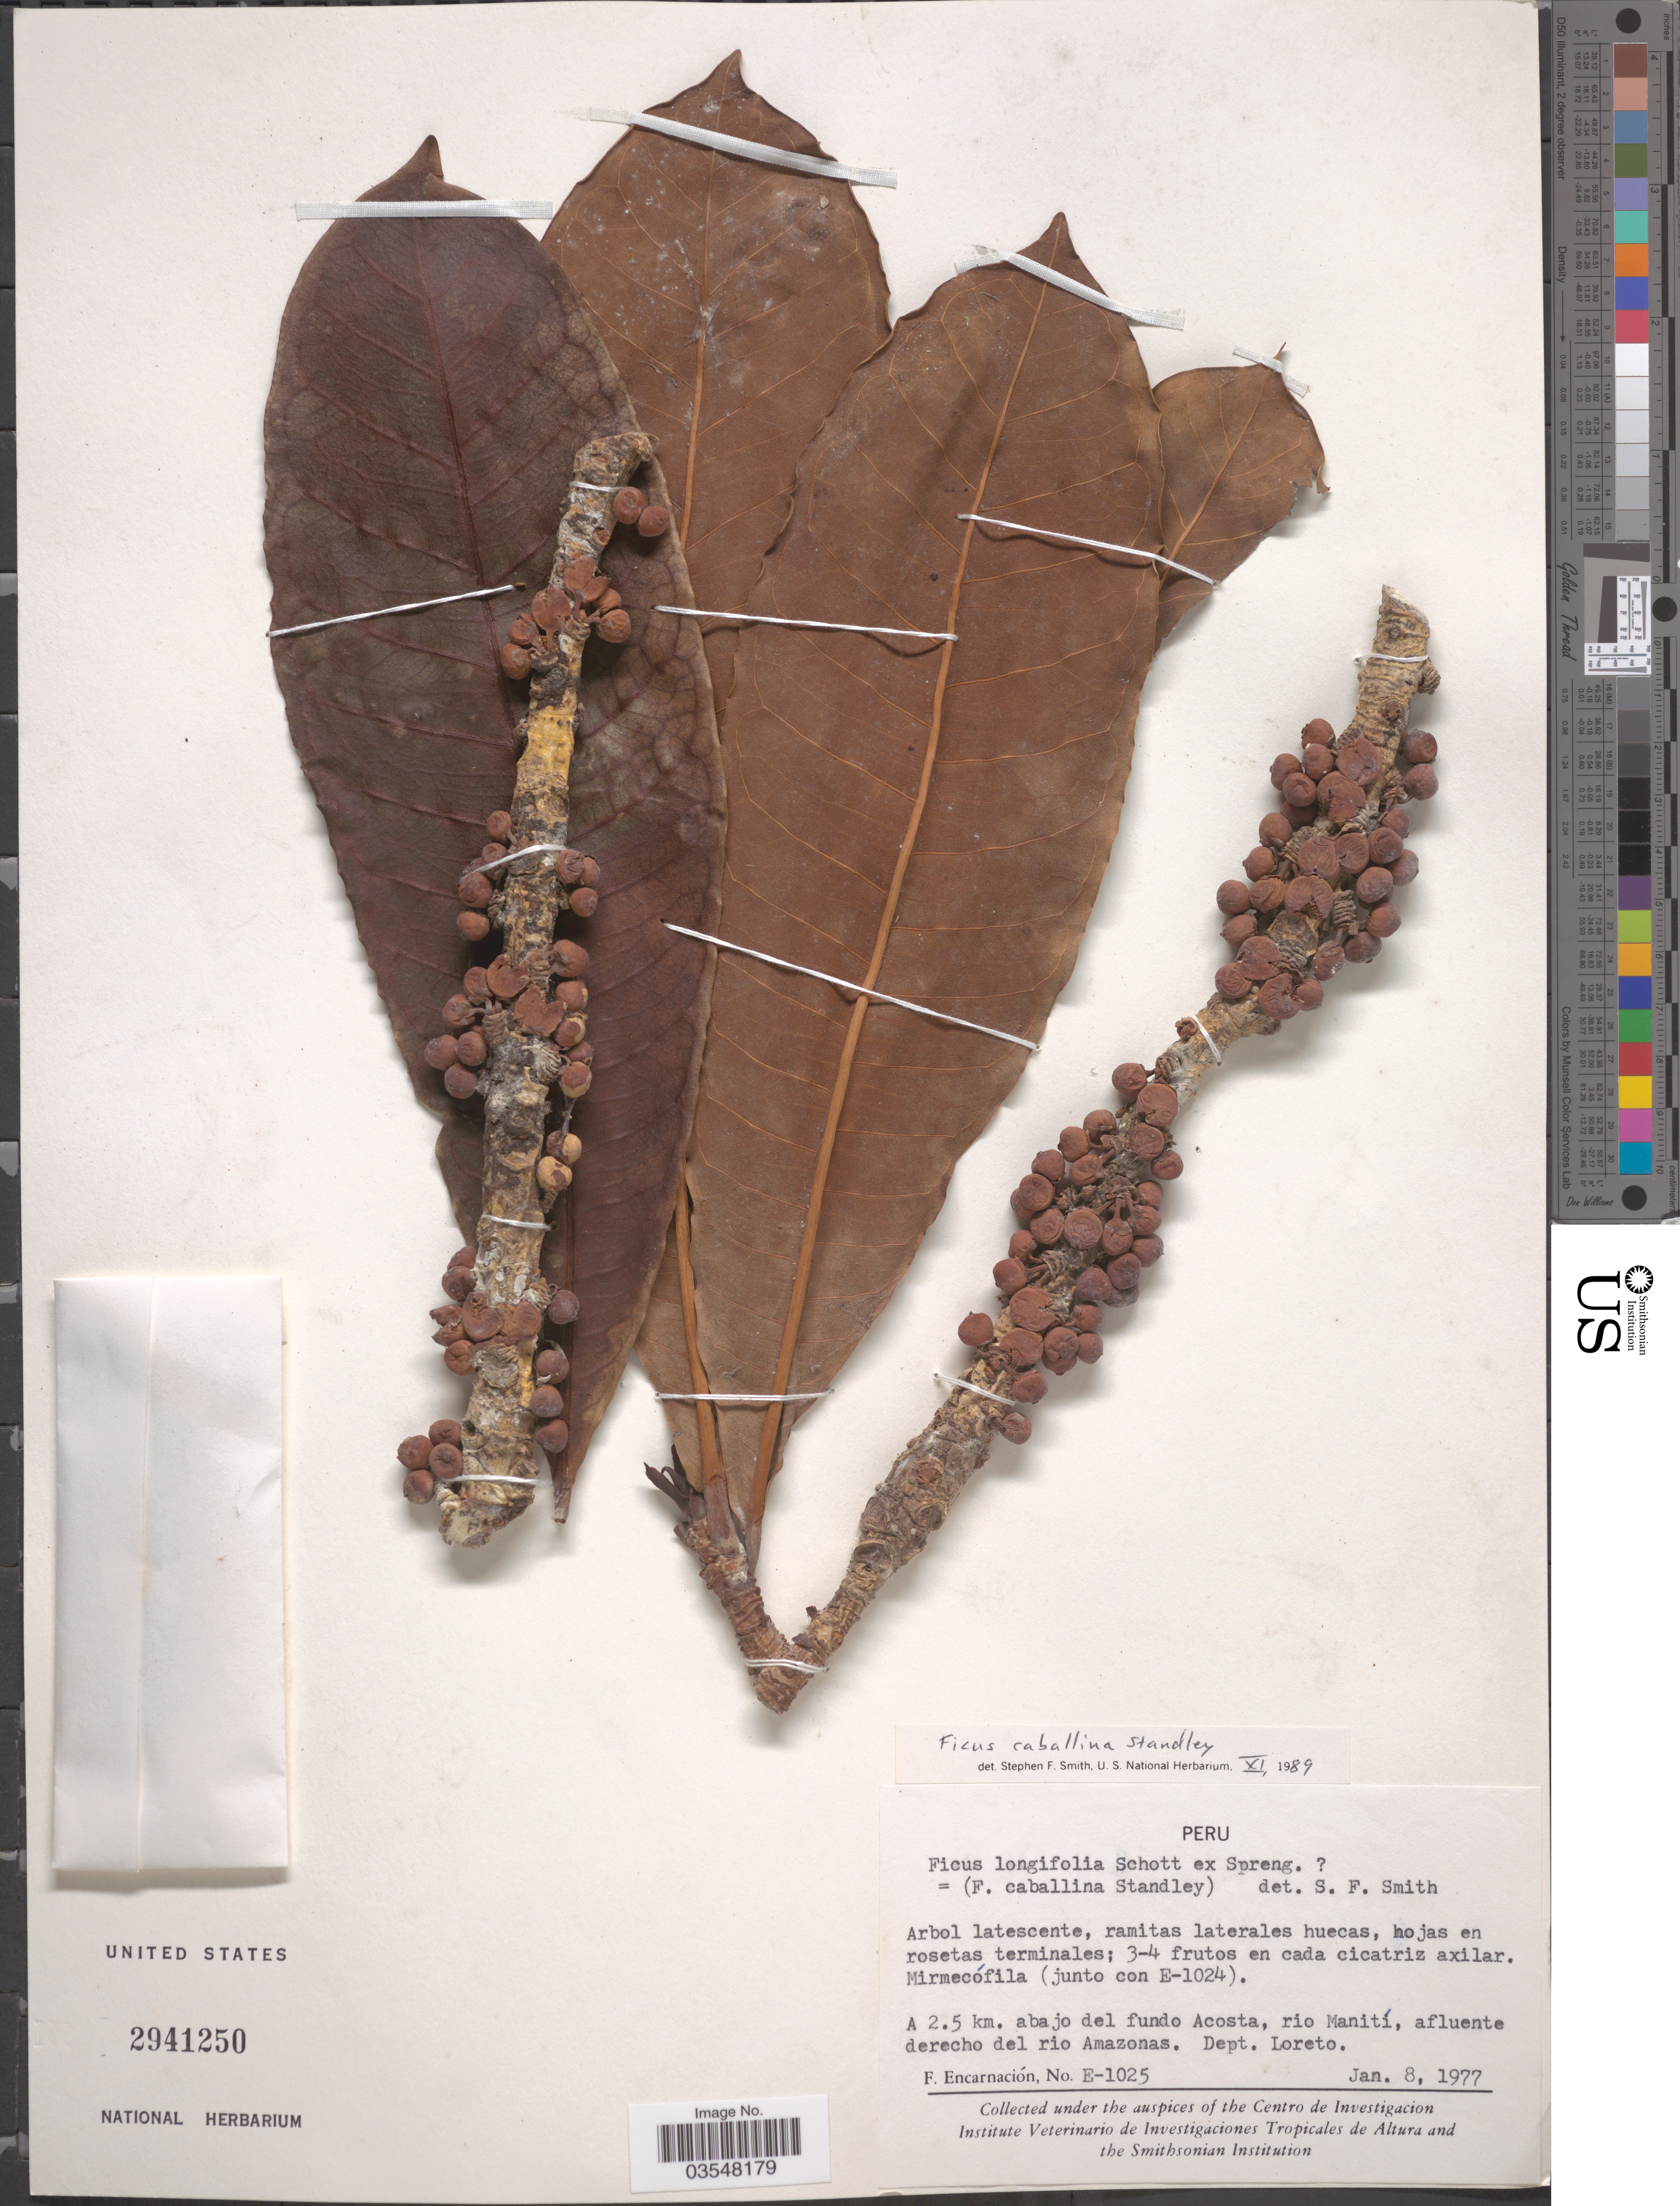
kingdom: Plantae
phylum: Tracheophyta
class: Magnoliopsida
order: Rosales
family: Moraceae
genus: Ficus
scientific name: Ficus caballina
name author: Standl.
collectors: F. Encarnación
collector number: E-1025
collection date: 1977-01-08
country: Peru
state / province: Loreto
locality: A 2.5 km. abajo del fundo Acosta, rio Manití, afluente derecho del rio Amazonas. Dept. Loreto.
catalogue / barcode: US 2941250